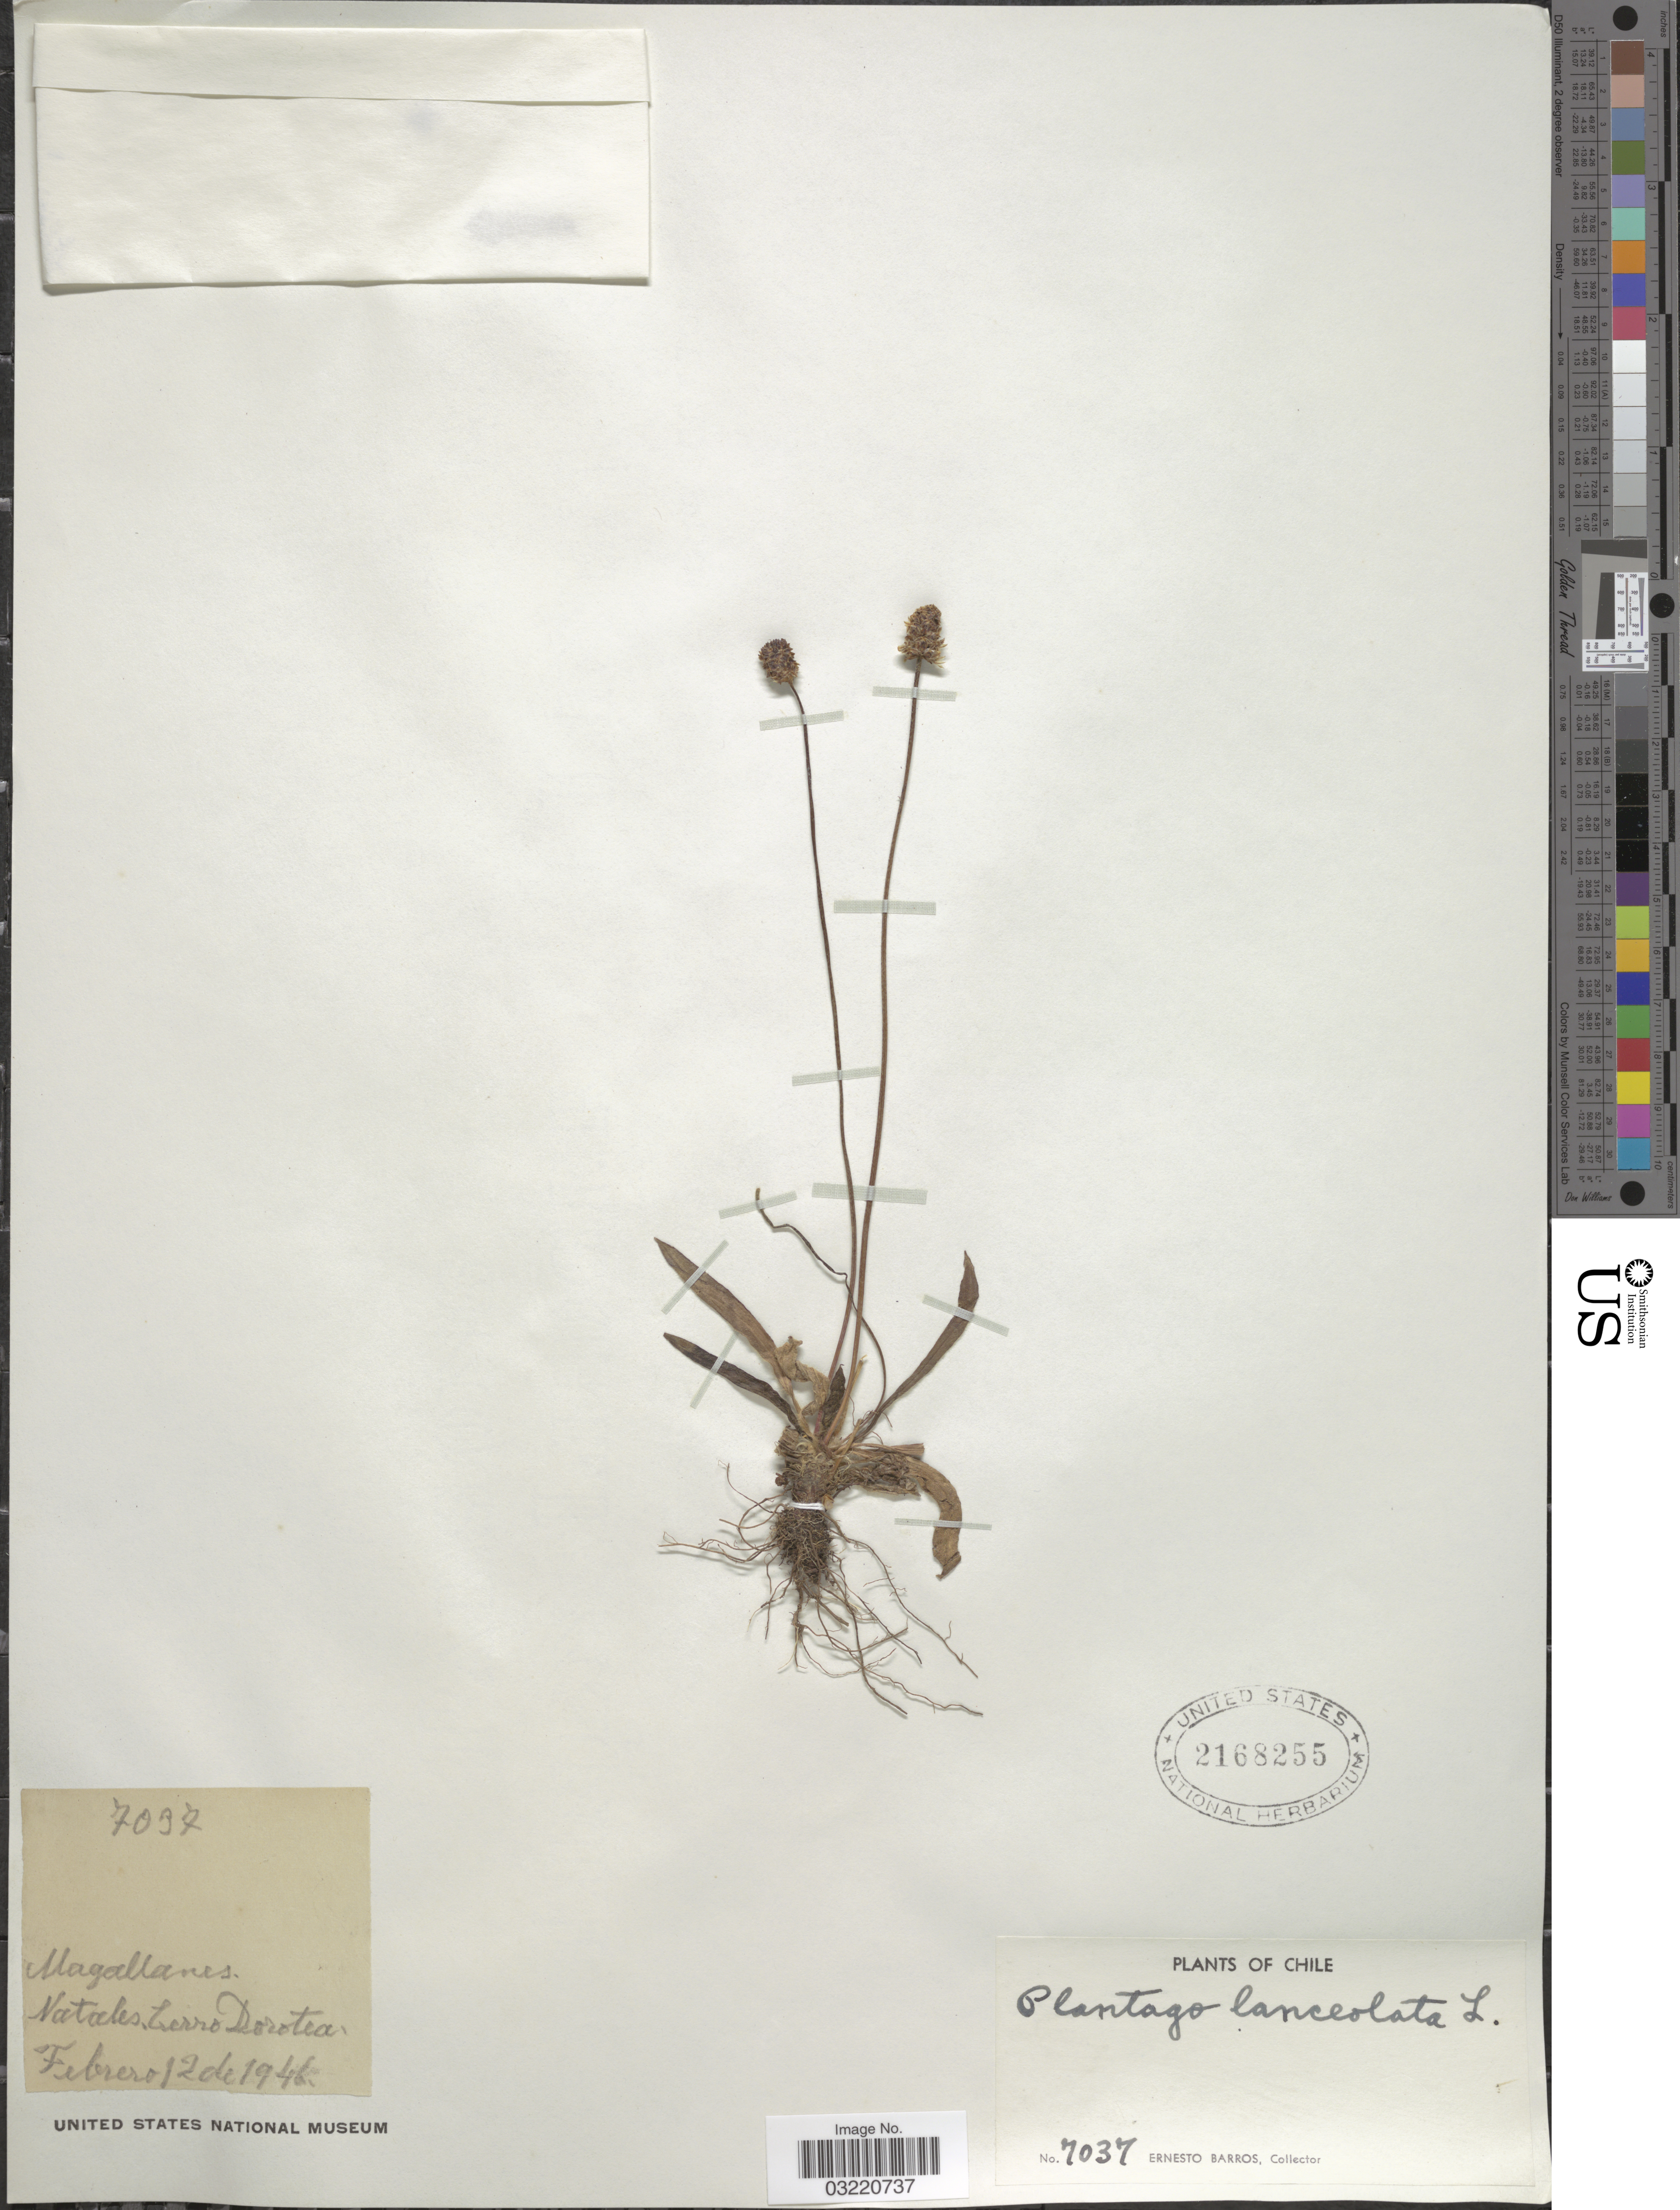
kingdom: Plantae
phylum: Tracheophyta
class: Magnoliopsida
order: Lamiales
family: Plantaginaceae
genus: Plantago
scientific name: Plantago lanceolata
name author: L.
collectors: E. Barros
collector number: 7037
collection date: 1946-02-12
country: Chile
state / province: Magallanes y de la Antártica Chilena (XII)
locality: Magallanes. Natales. Cerro Dorotea.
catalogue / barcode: US 2168255